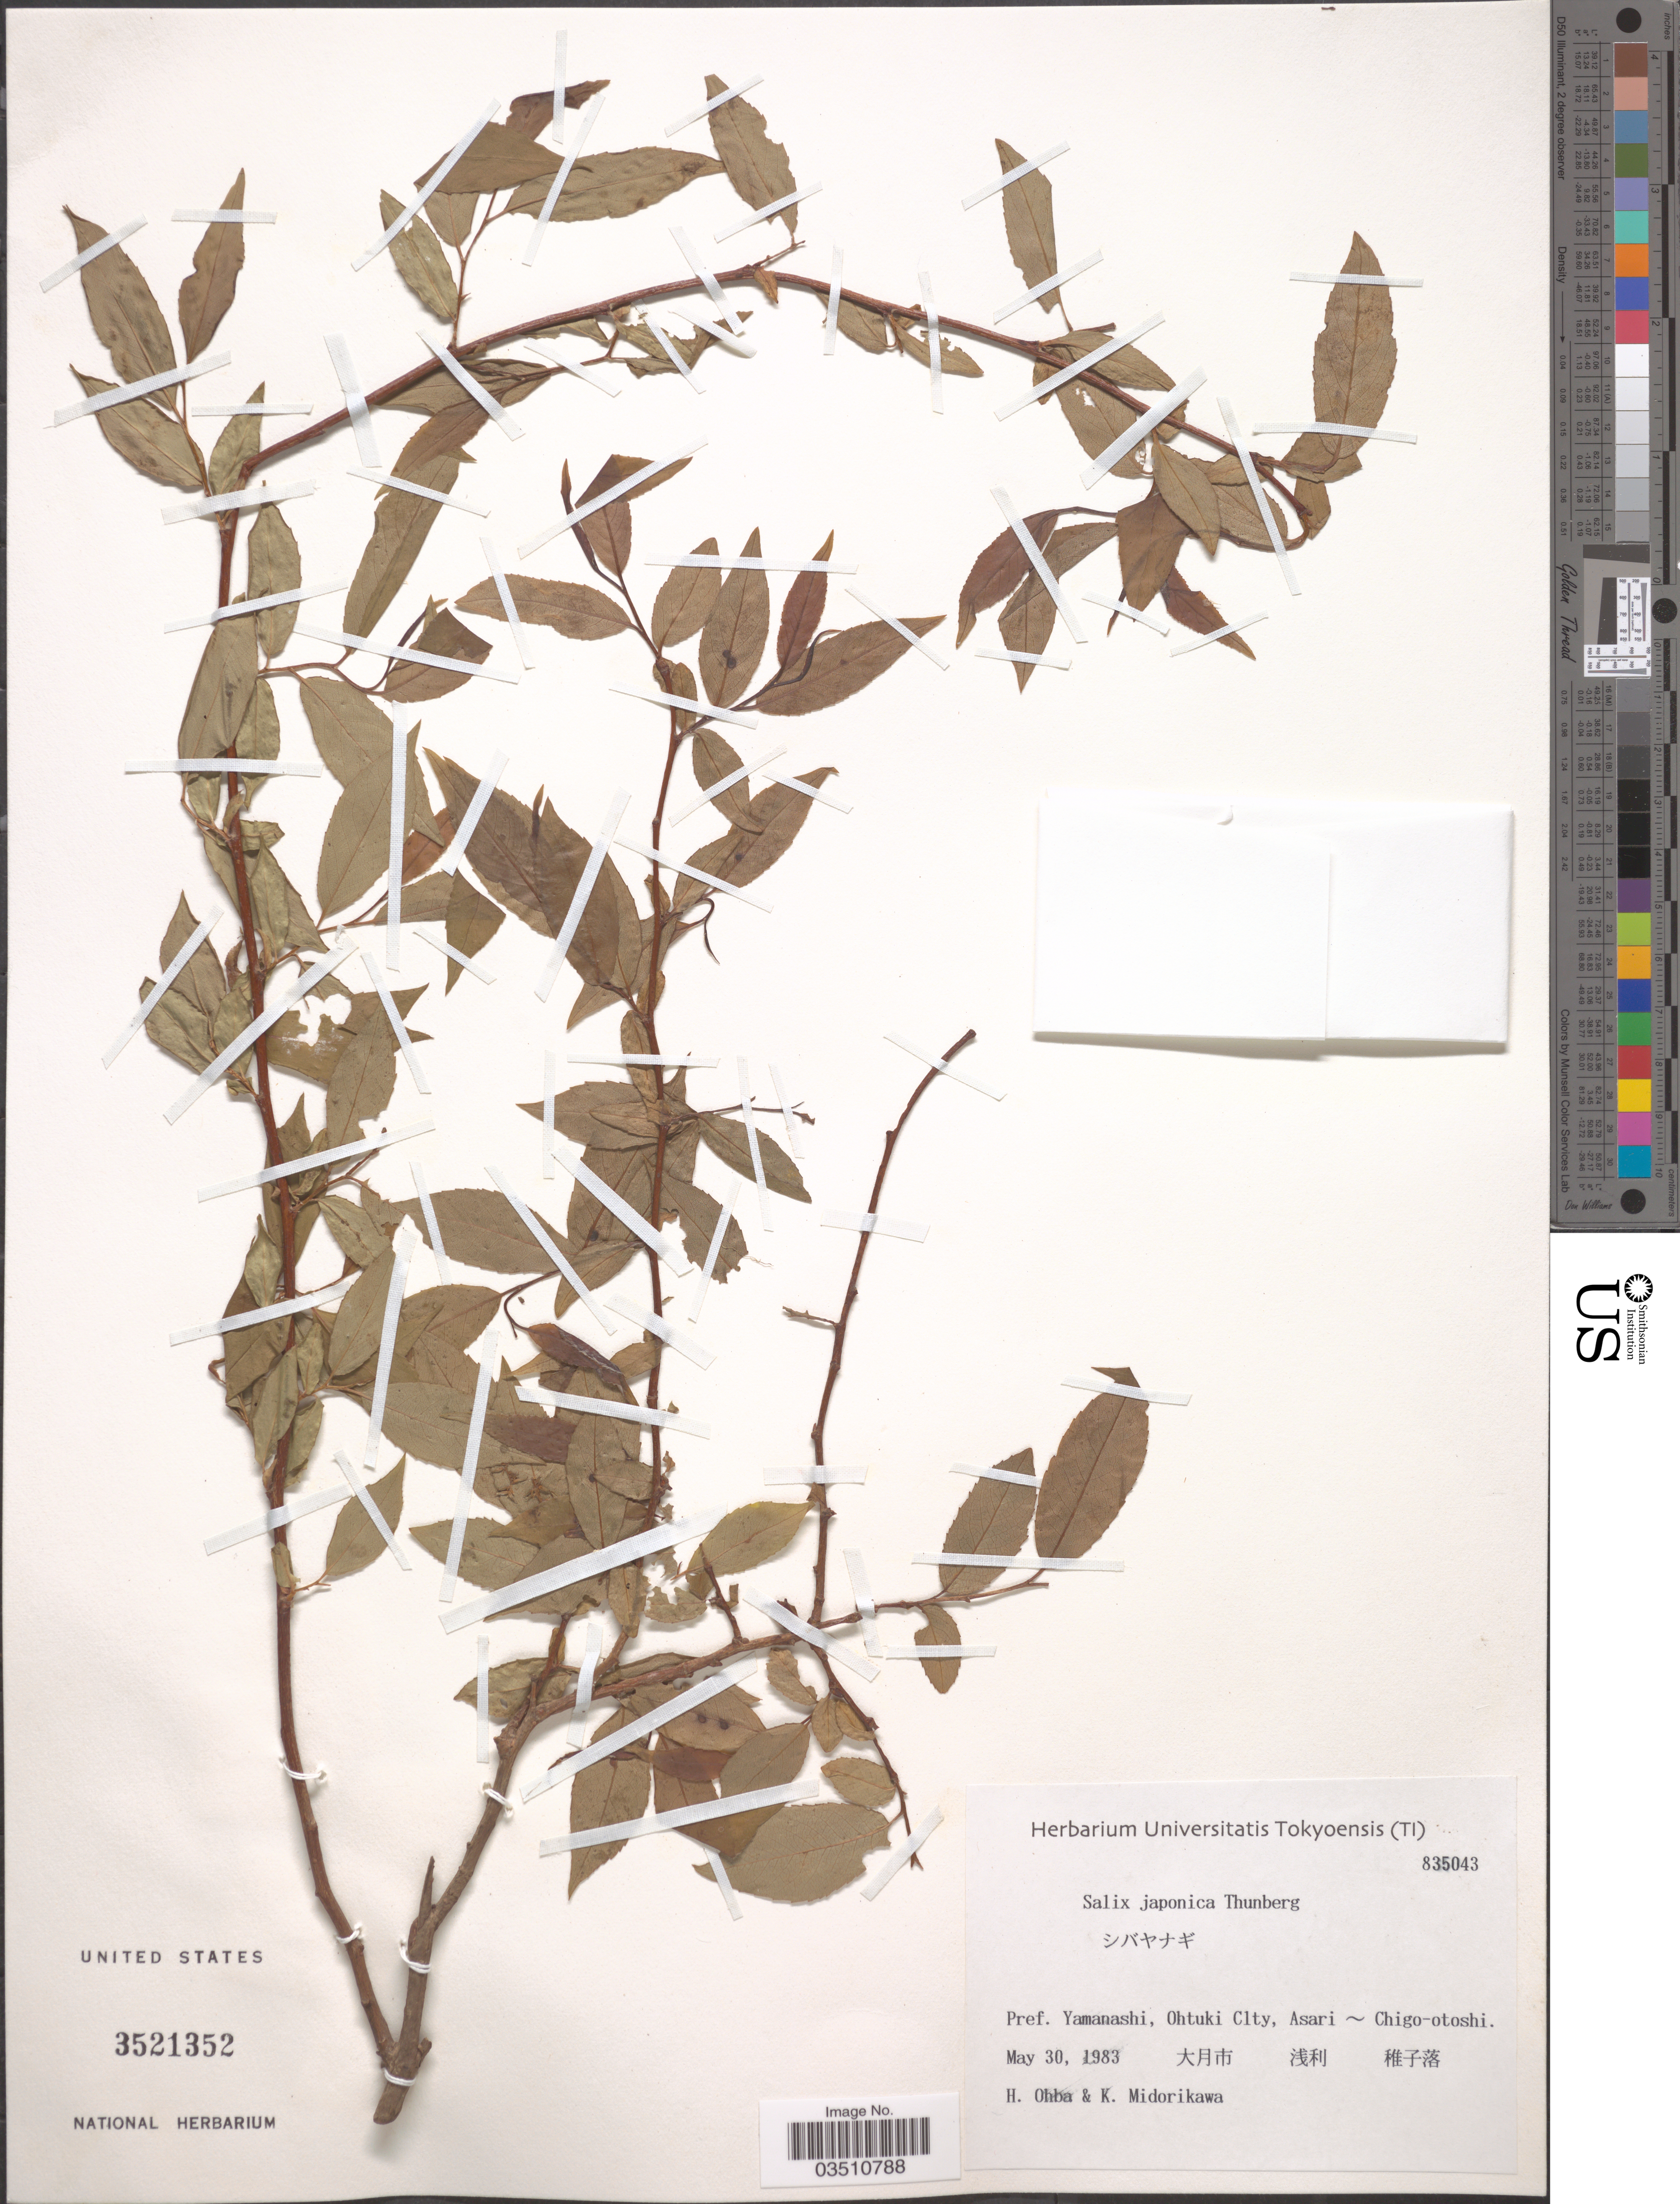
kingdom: Plantae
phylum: Tracheophyta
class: Magnoliopsida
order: Malpighiales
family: Salicaceae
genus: Salix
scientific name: Salix japonica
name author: Thunb.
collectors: H. Ohba & K. Midorikawa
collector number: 835043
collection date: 1983-05-30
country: Japan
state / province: Yamanasi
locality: Pref. Yamanashi, Ohtuki City, Asari ~ Chigo-otoshi.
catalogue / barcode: US 3521352